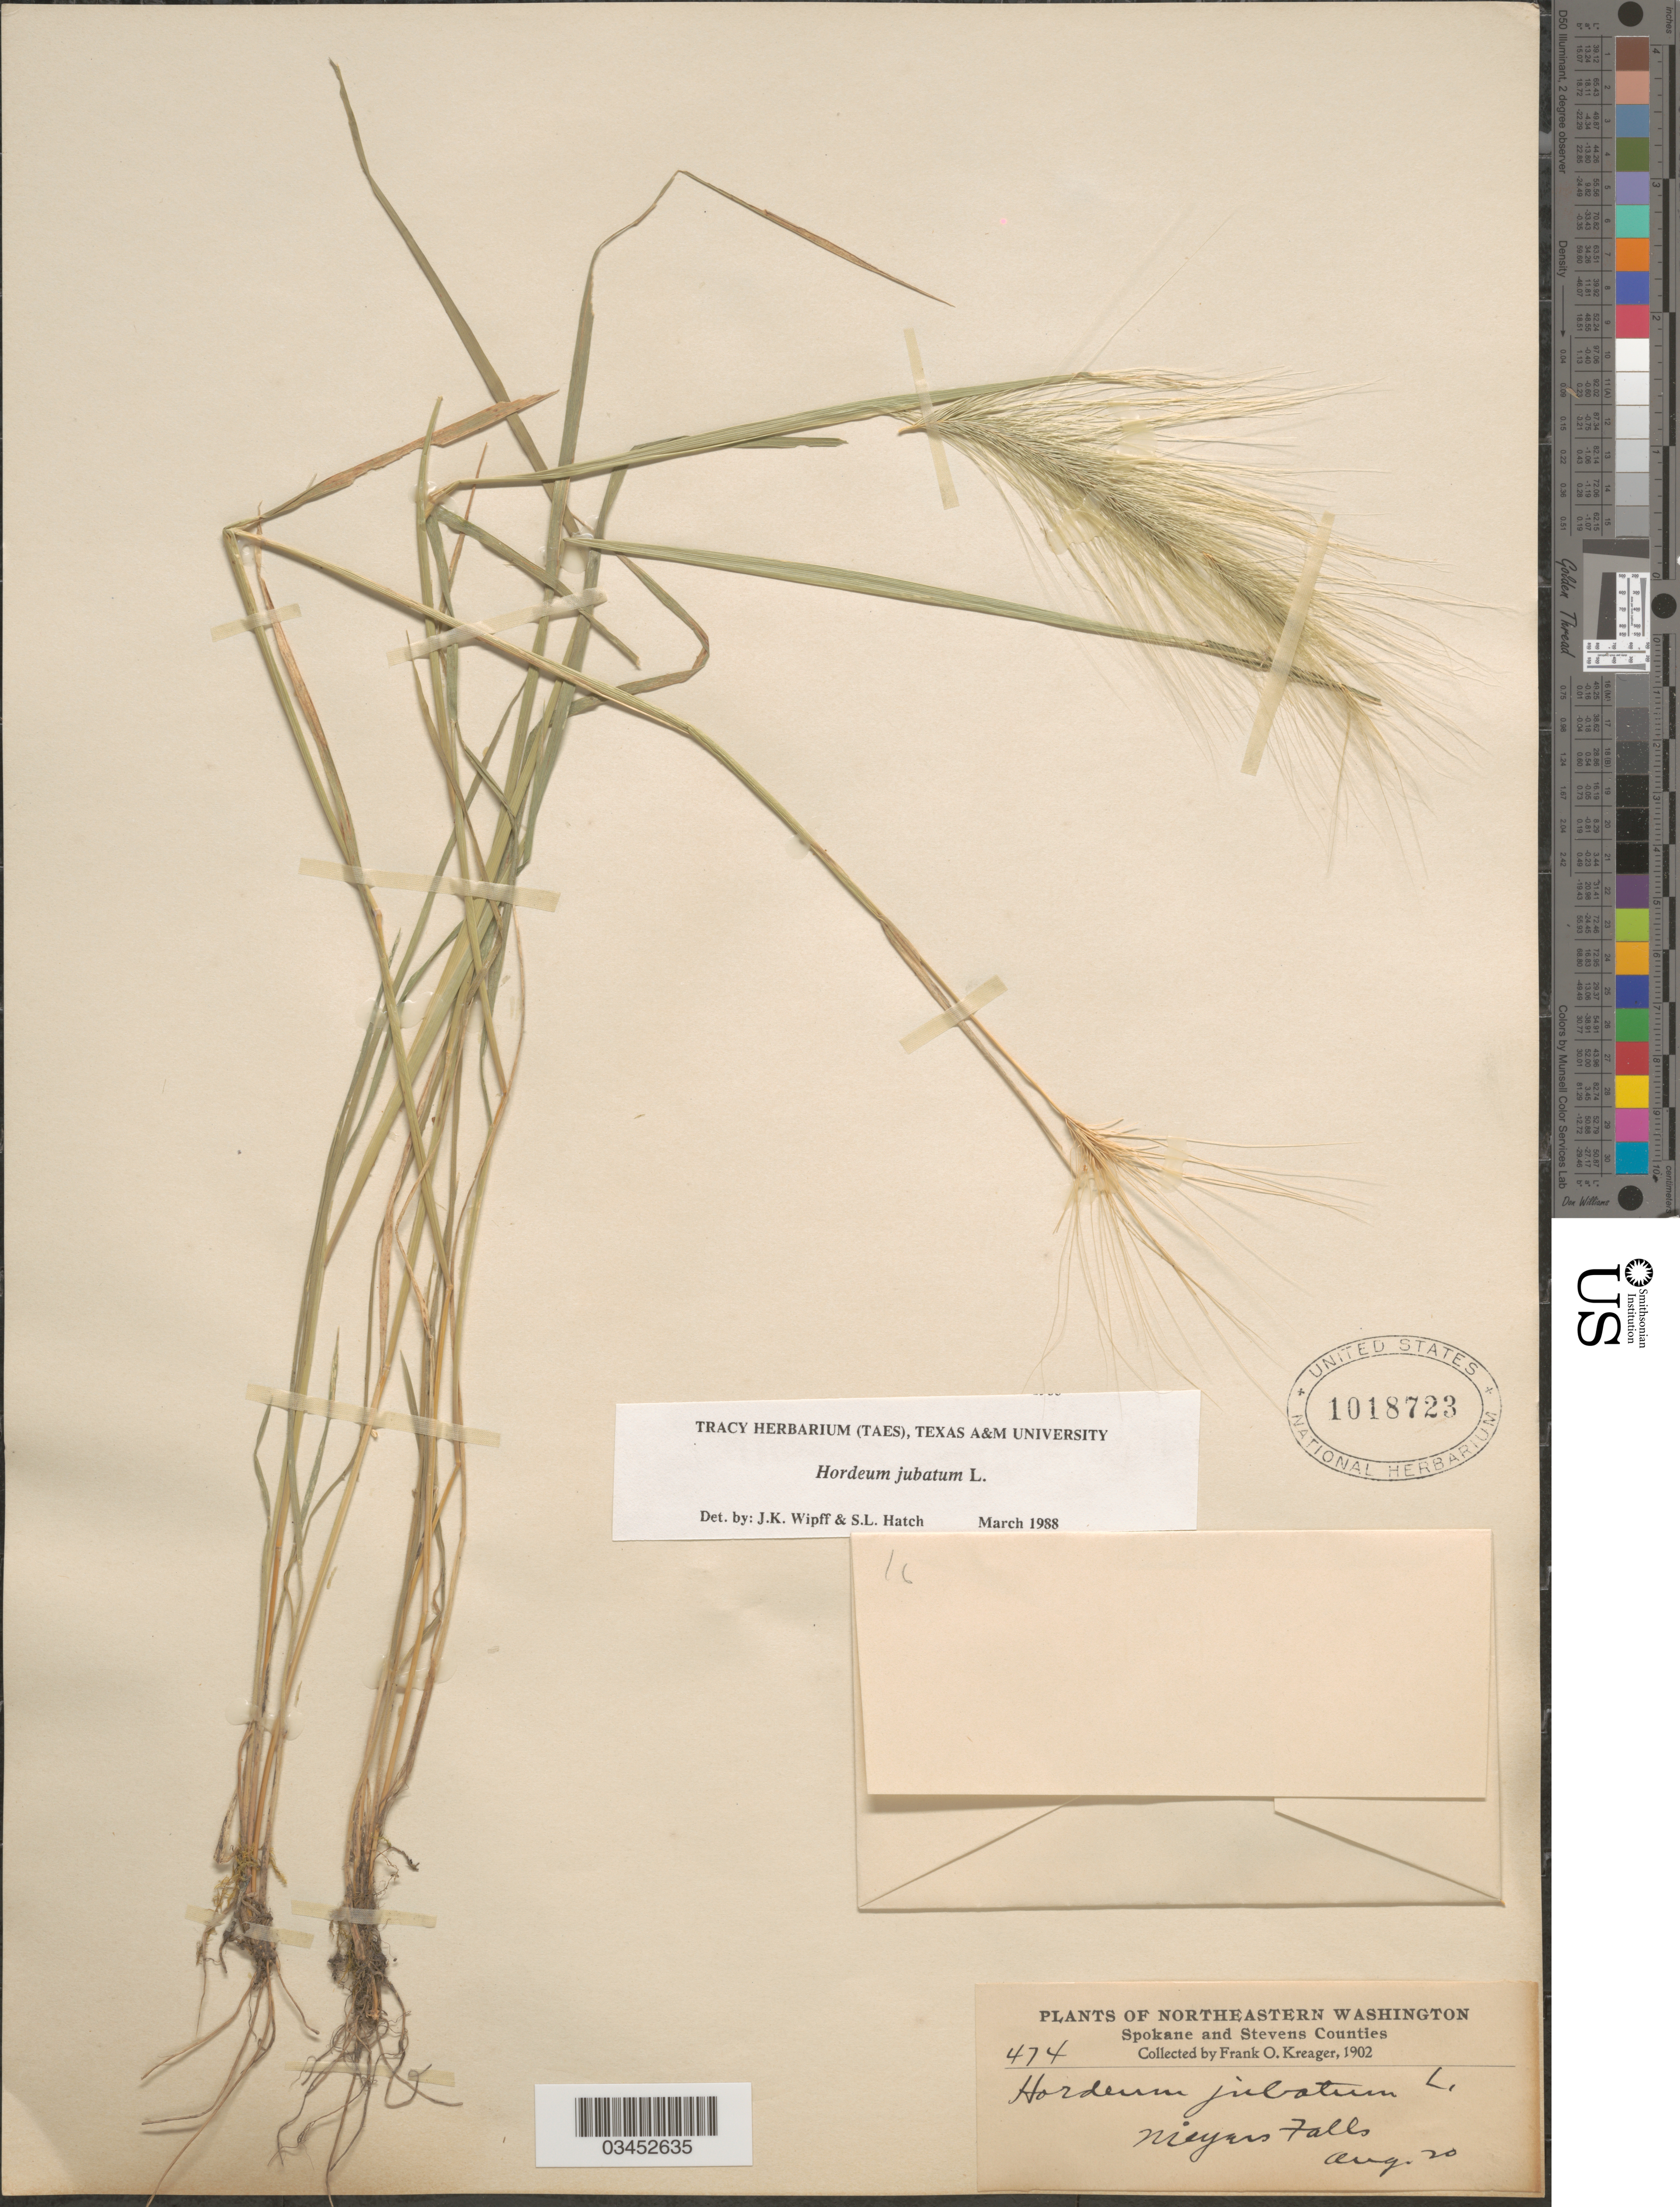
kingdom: Plantae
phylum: Tracheophyta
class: Liliopsida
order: Poales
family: Poaceae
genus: Hordeum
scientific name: Hordeum jubatum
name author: L.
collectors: F. Kreager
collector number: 474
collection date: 1902-08-20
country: United States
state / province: Washington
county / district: Spokane / Stevens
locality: Northeastern Washington. Spokane and Stevens Counties. Meyers Falls.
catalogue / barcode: US 1018723